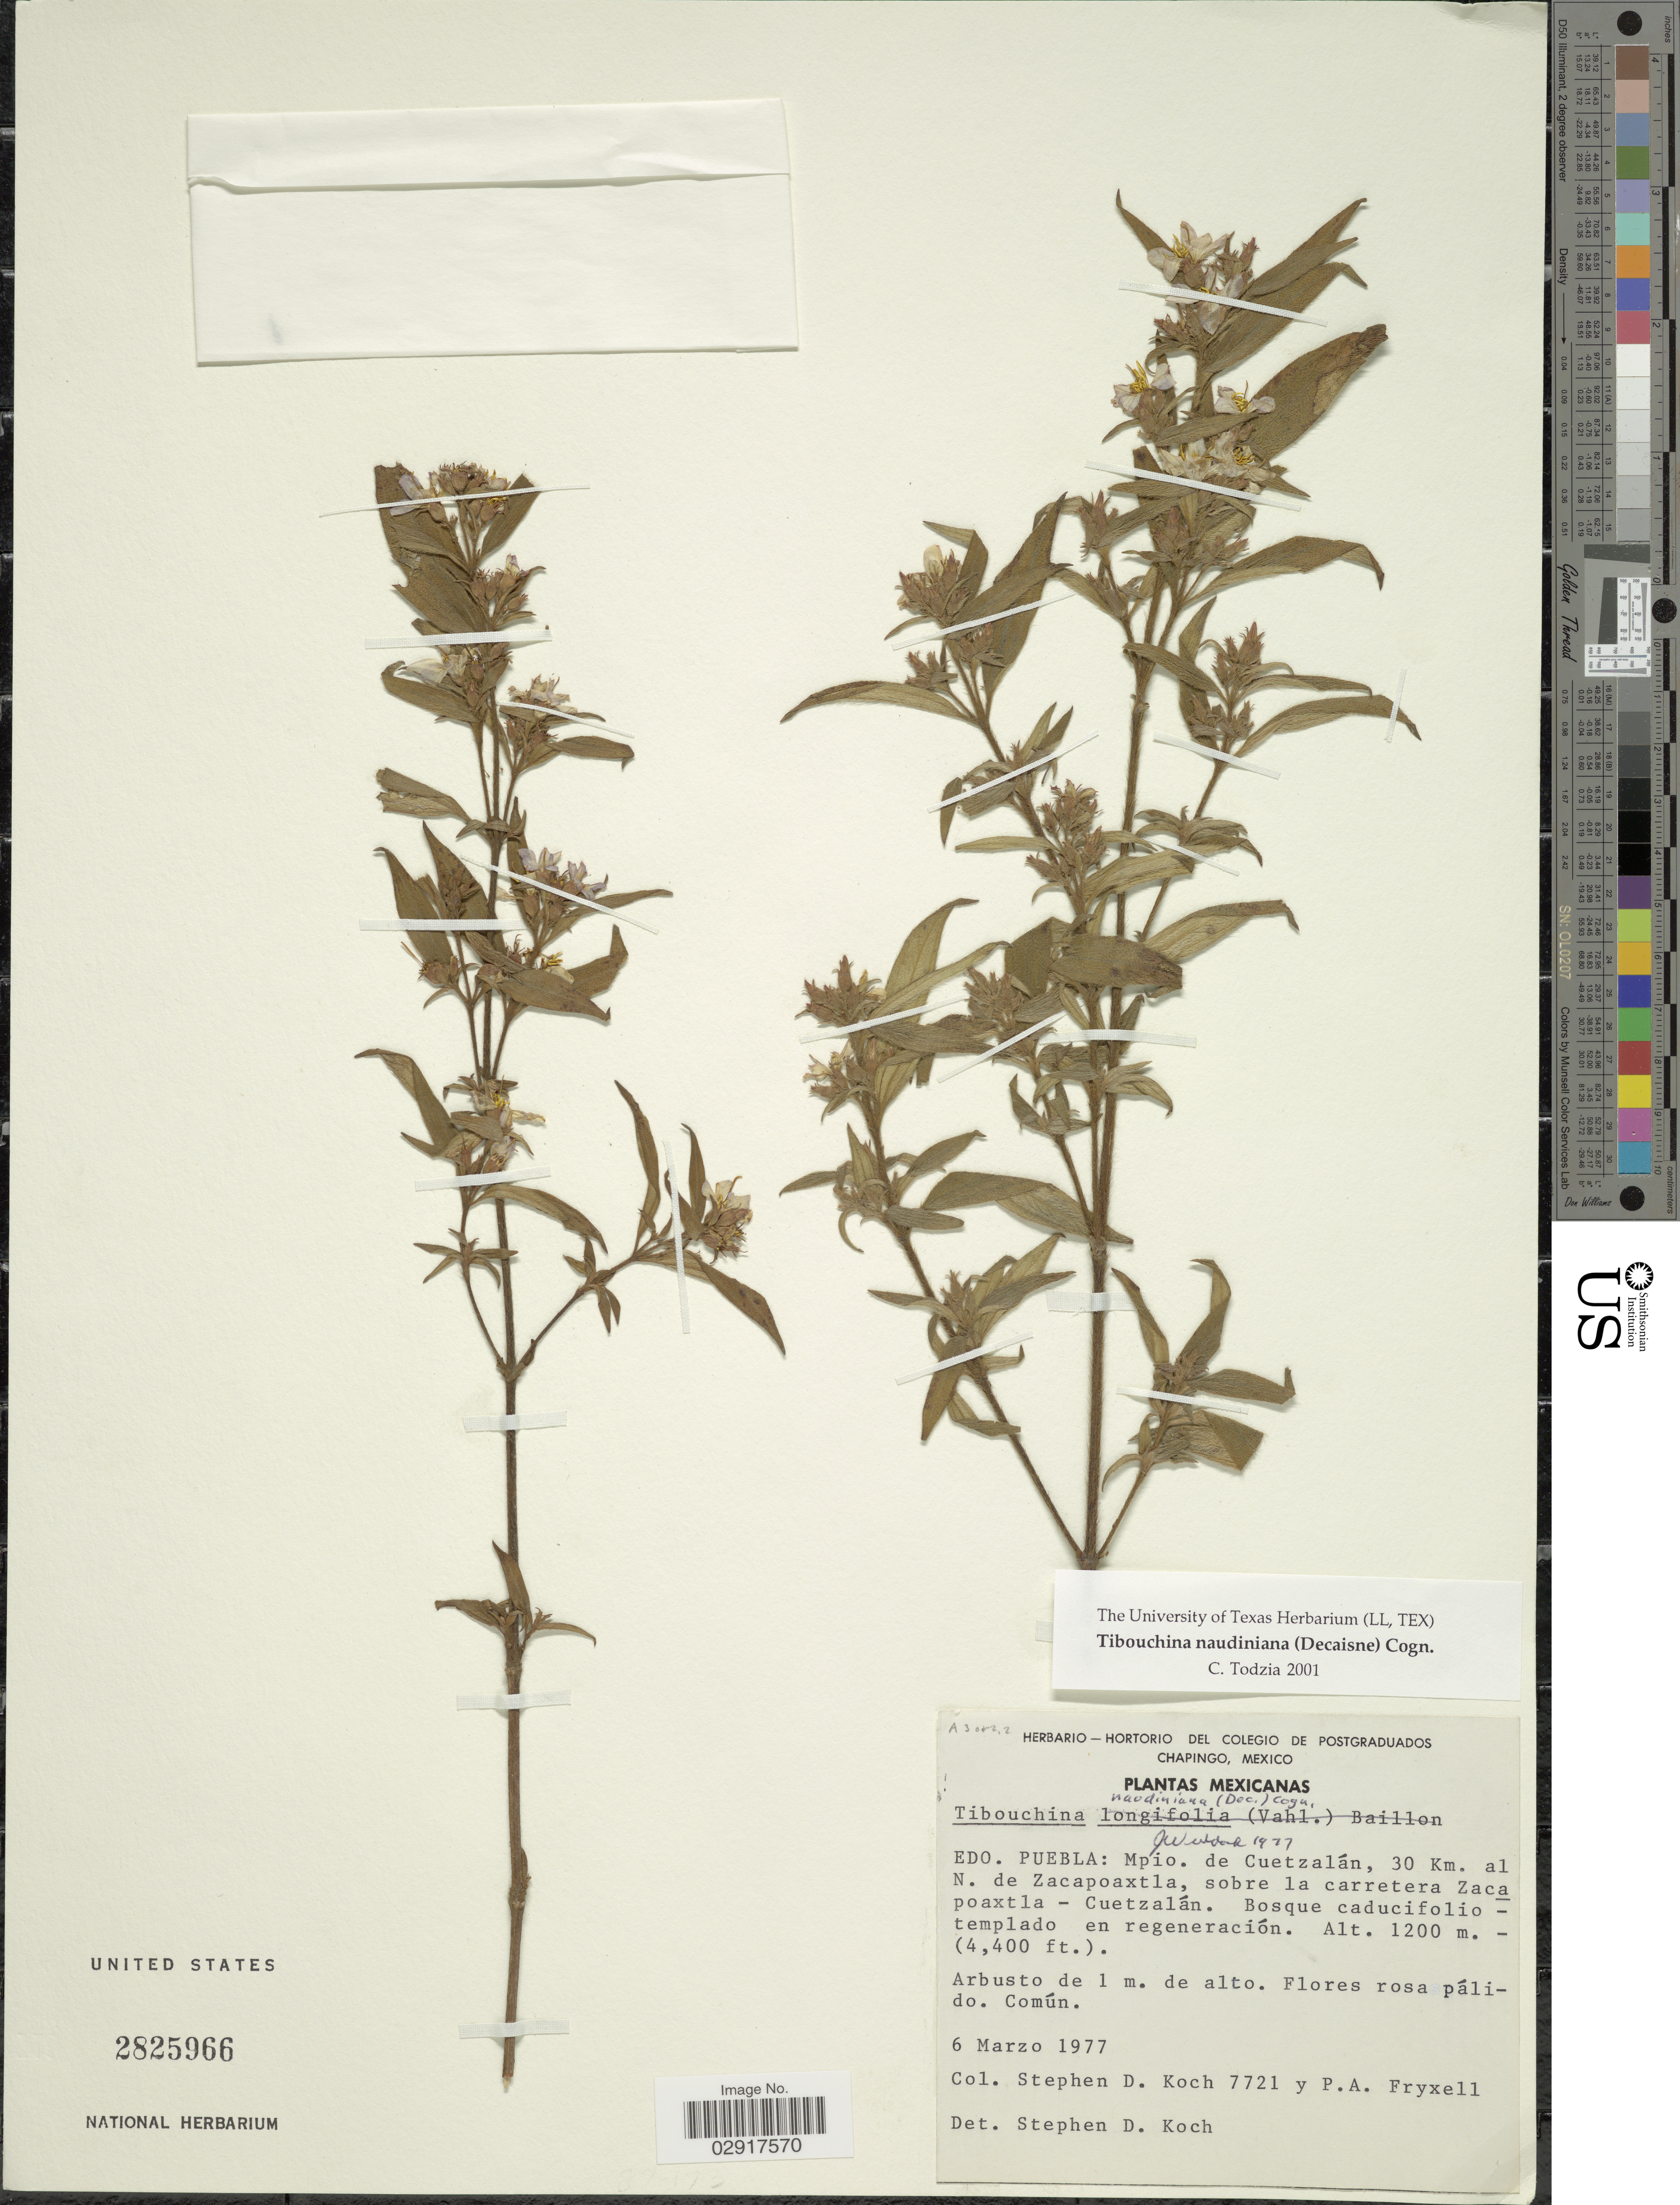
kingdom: Plantae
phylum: Tracheophyta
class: Magnoliopsida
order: Myrtales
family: Melastomataceae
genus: Chaetogastra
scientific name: Chaetogastra naudiniana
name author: Decne.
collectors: S. D. Koch & P. A. Fryxell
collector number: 7721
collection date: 1977-03-06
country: Mexico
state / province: Puebla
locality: Edo. Puebla: Mpio. de Cuetzalán, 30 Km. al N. de Zacapoaxtla, sobre la carretera Zaca poaxtla - Cuetzalán. Bosque caducifolio - templado en regeneración.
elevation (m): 1200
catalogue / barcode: US 2825966